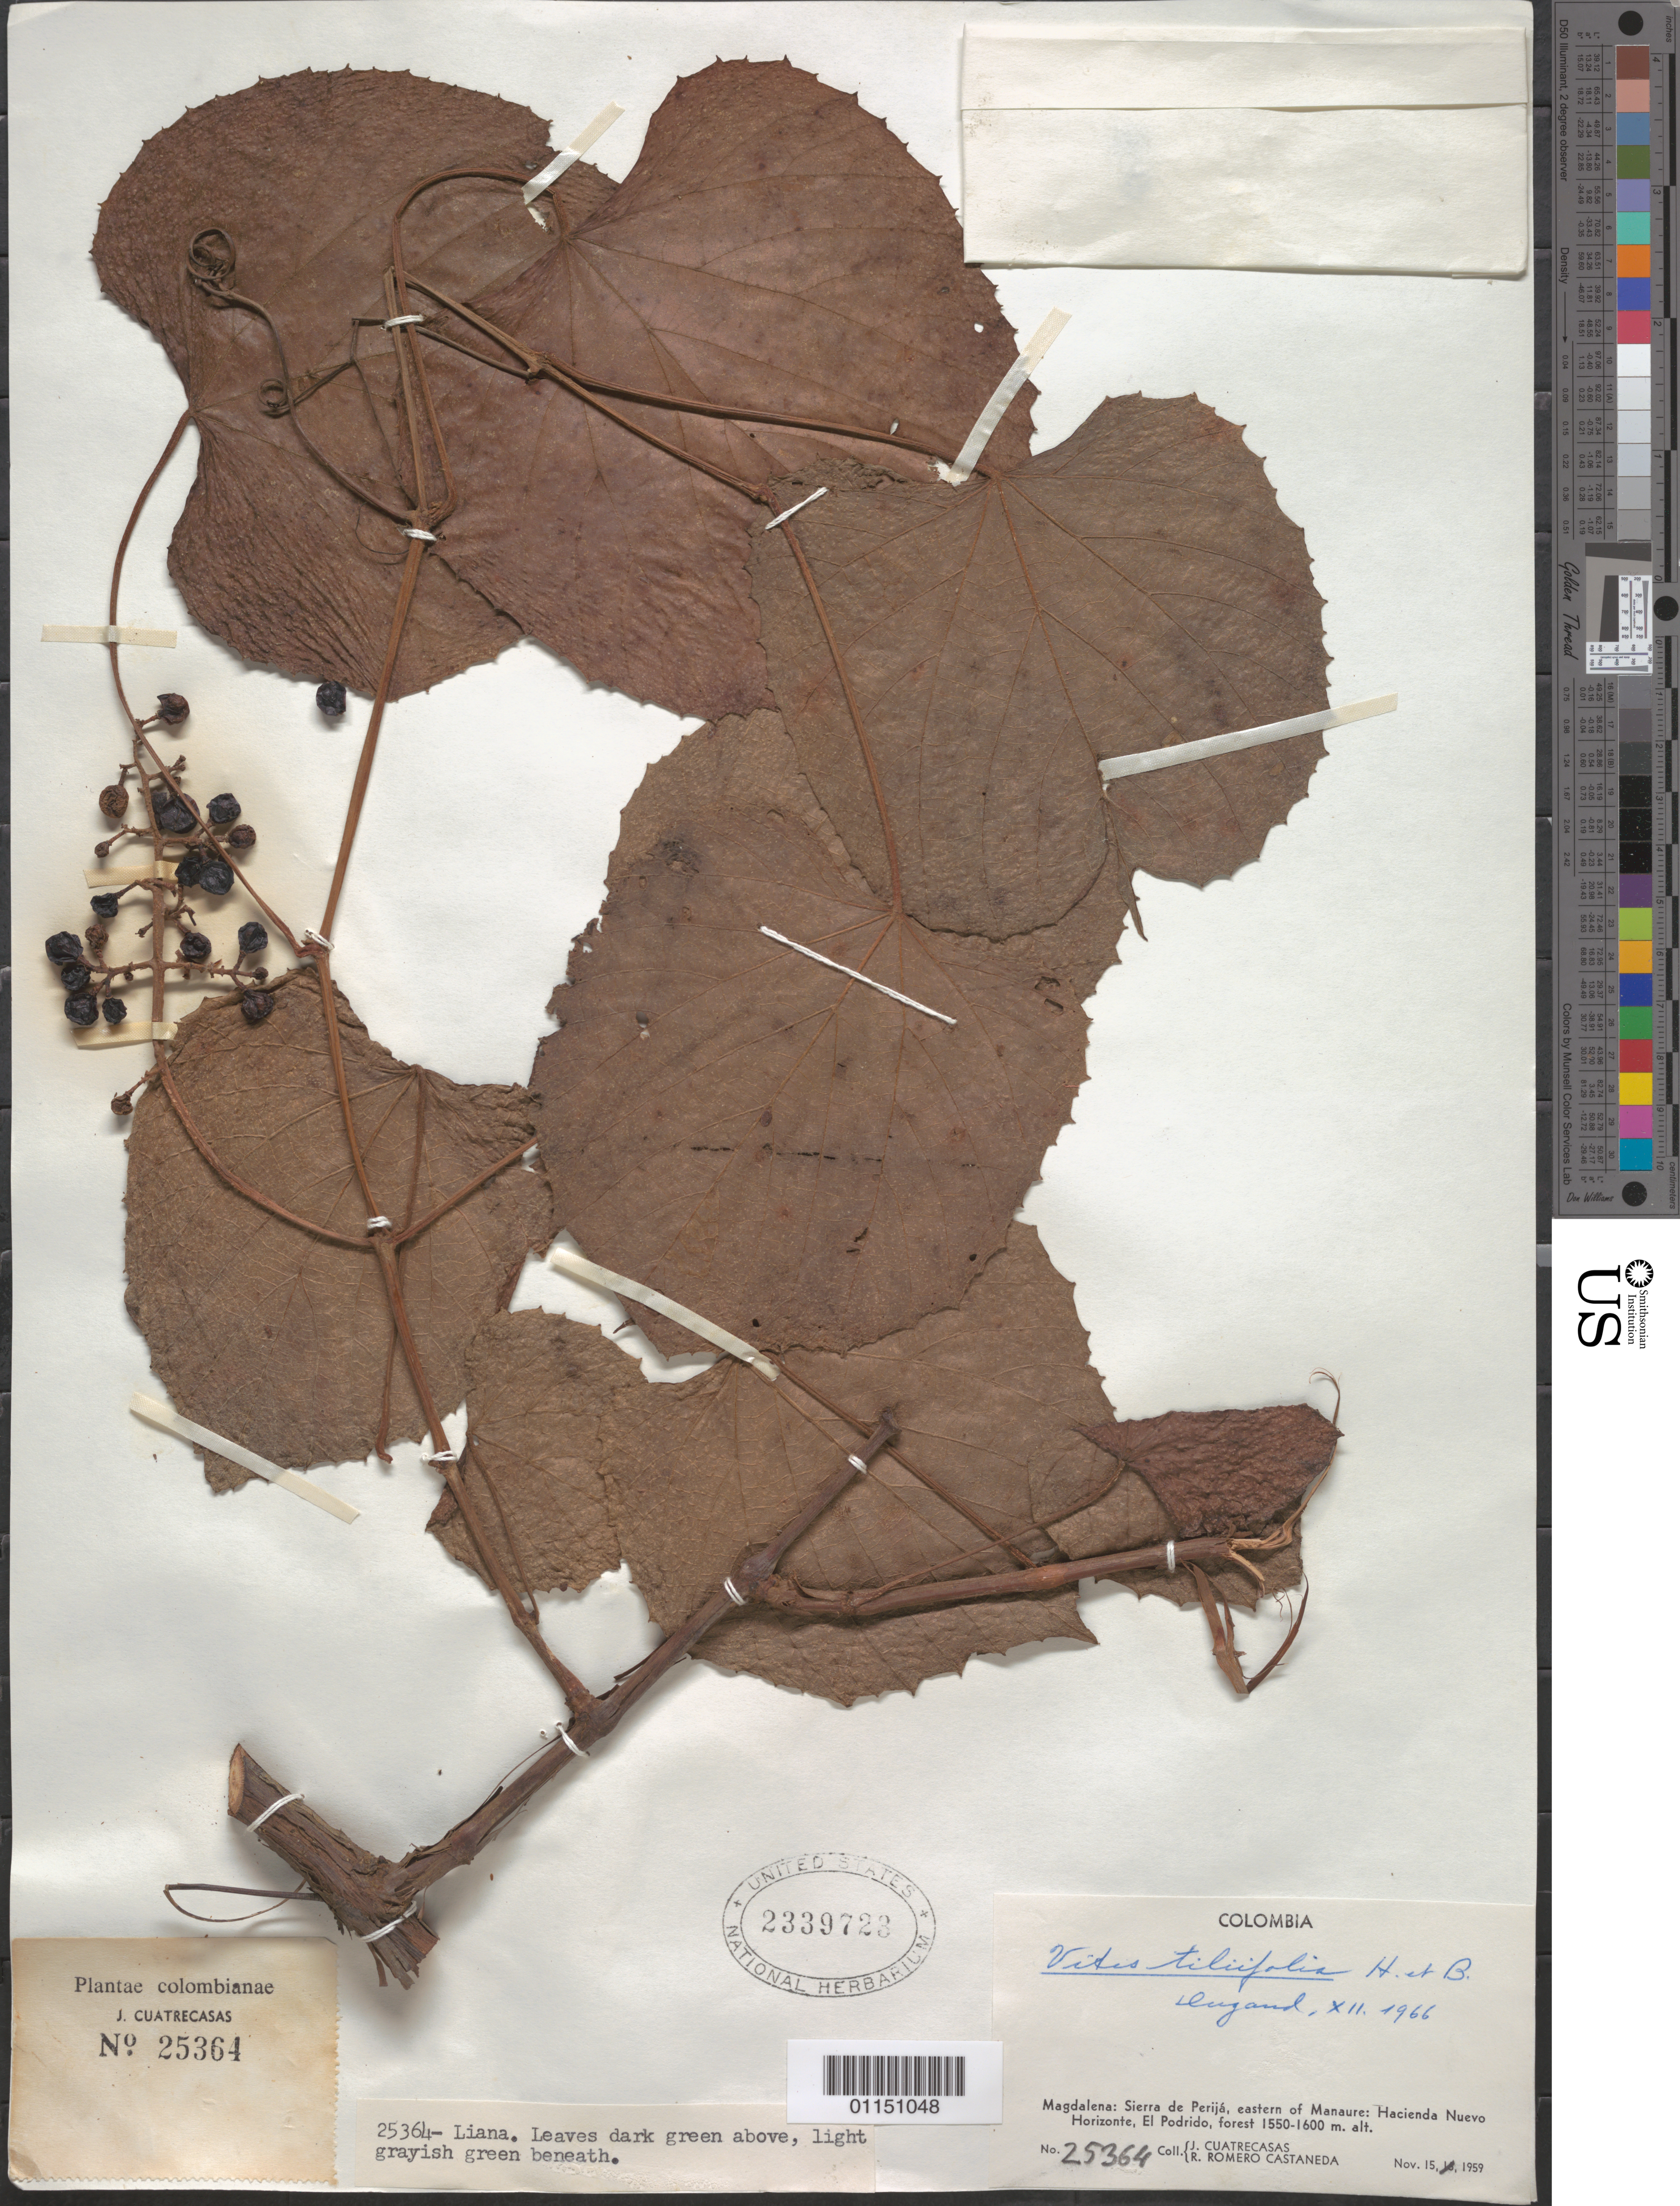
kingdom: Plantae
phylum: Tracheophyta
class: Magnoliopsida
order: Vitales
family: Vitaceae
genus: Vitis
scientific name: Vitis tiliaefolia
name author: Willd.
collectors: J. Cuatrecasas & R. Romero Castañeda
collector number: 25364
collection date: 1959-11-15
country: Colombia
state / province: Magdalena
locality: Sierra de Perija, E of Manaure: Hacienda Nuevo Horizonte, El Podrido.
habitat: Forest. Liana.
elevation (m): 1550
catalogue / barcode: US 2339723